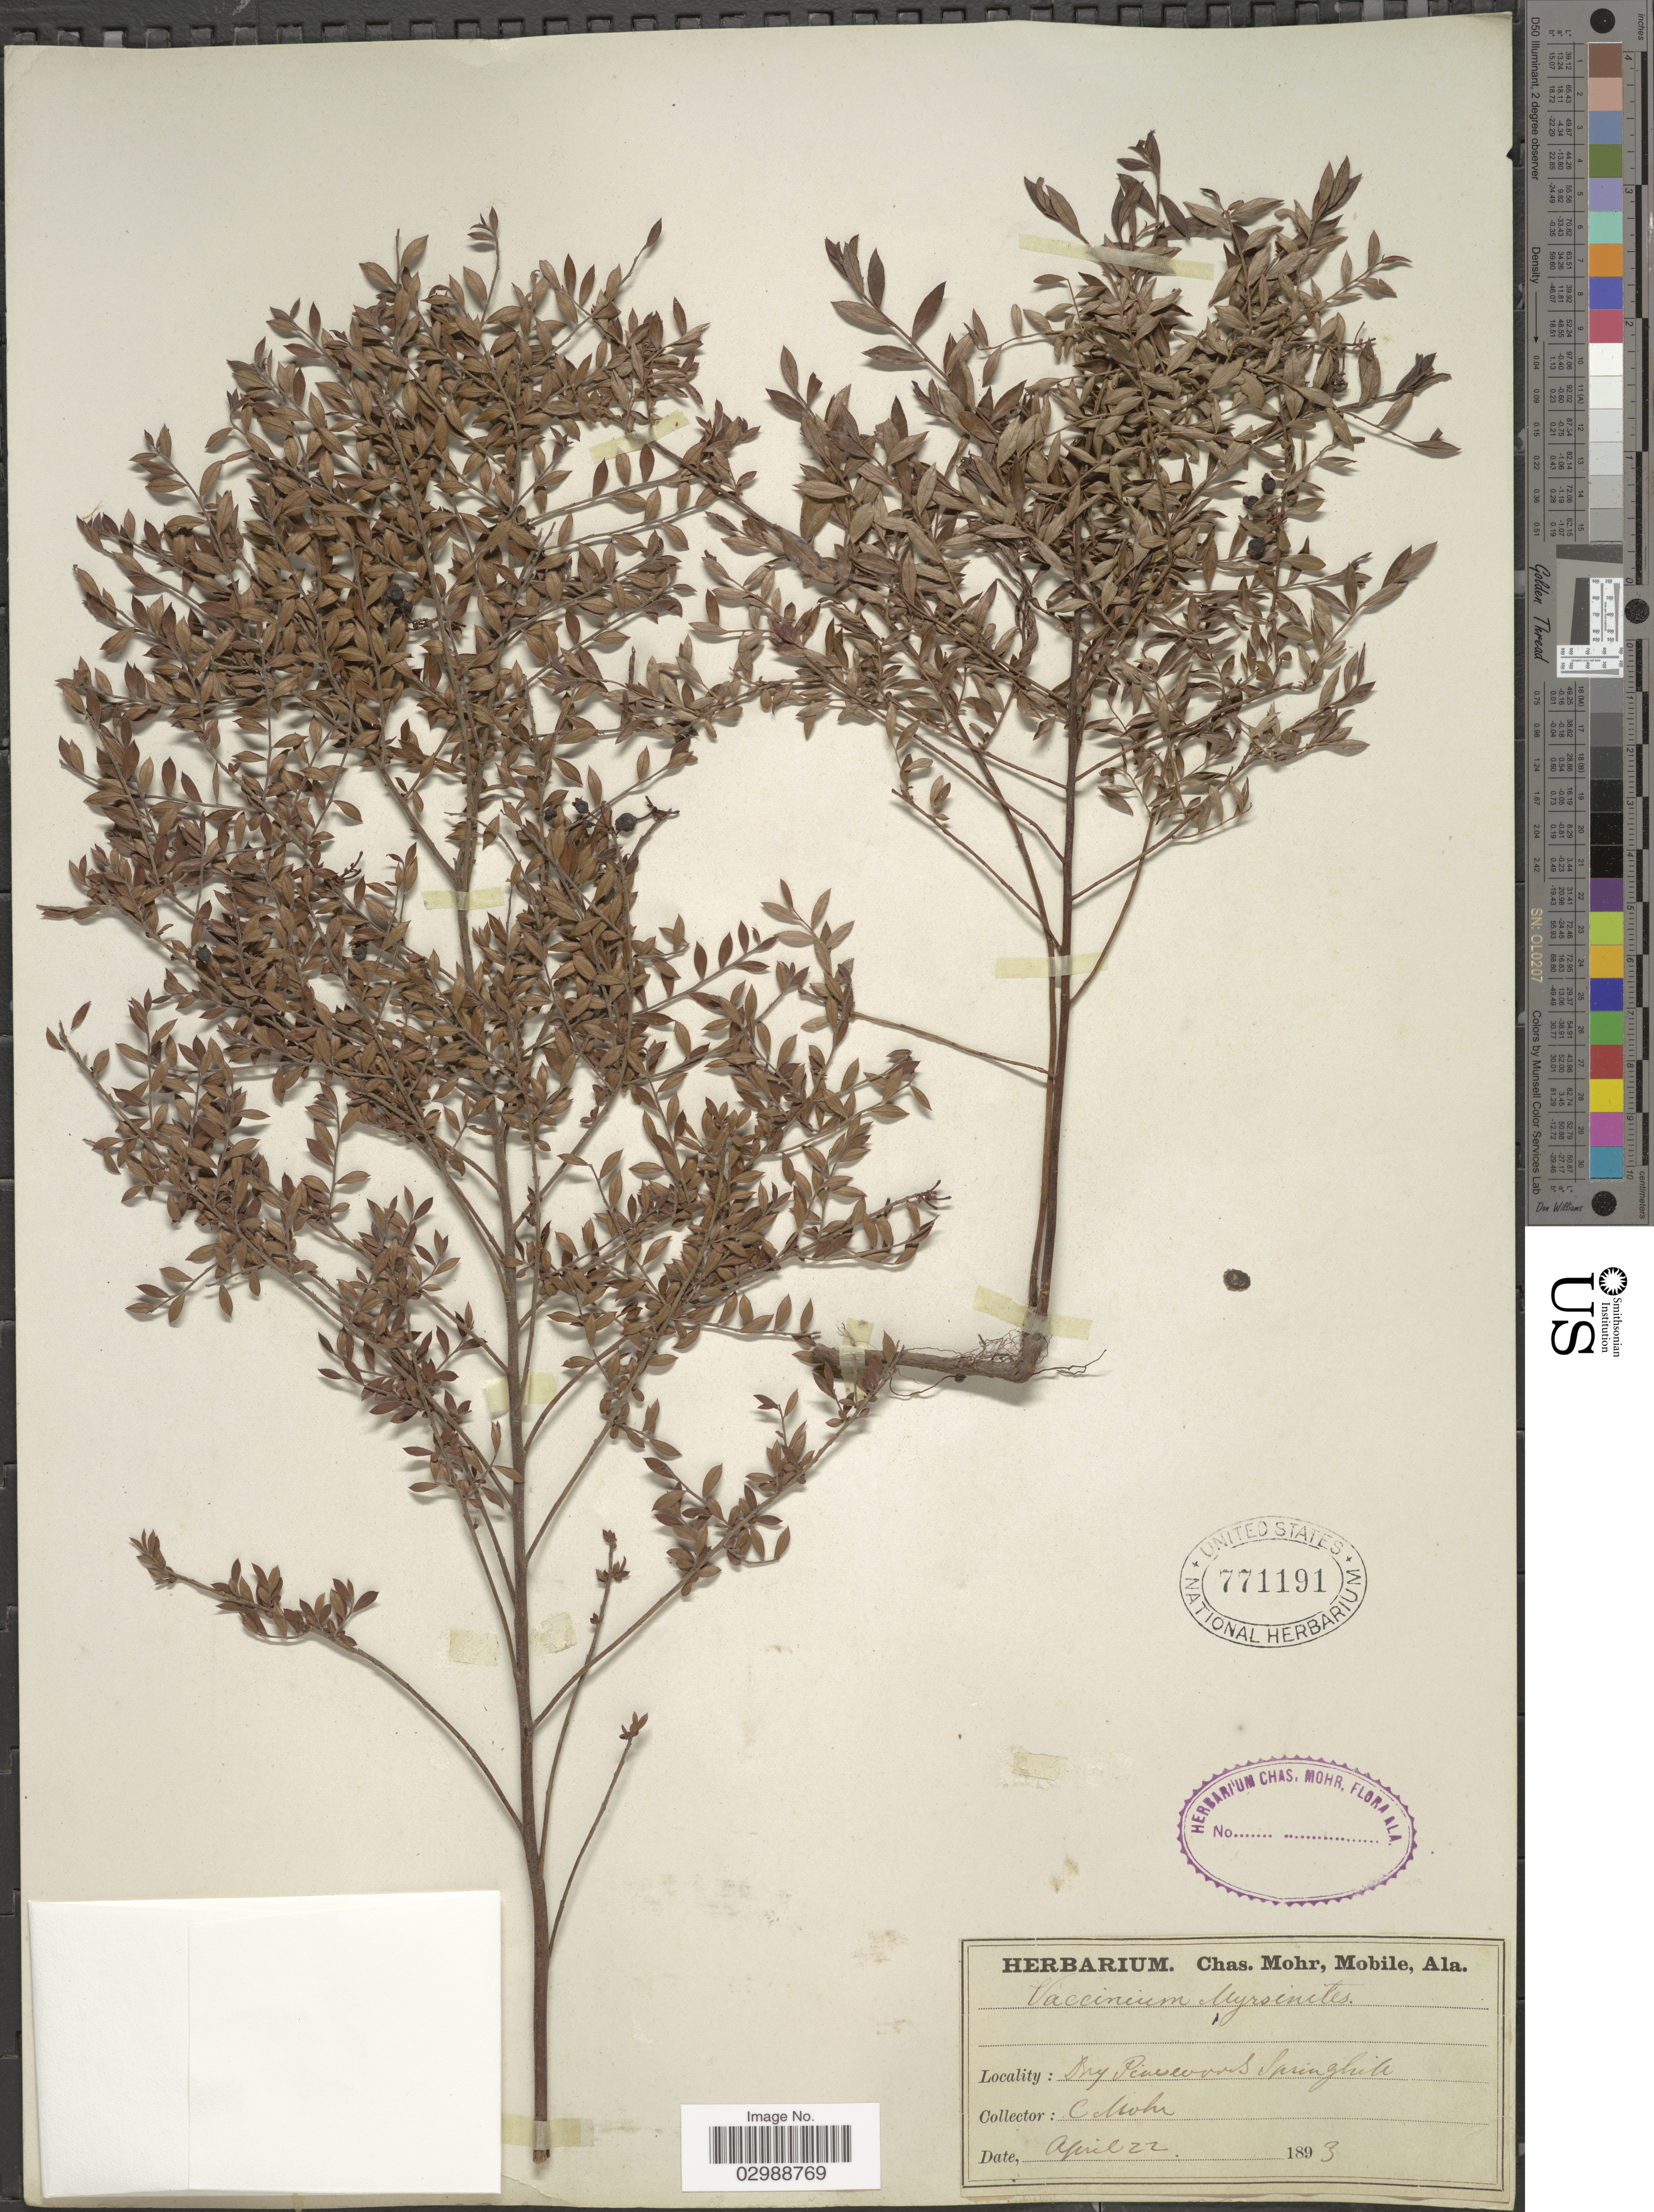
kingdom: Plantae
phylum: Tracheophyta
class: Magnoliopsida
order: Ericales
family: Ericaceae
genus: Vaccinium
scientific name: Vaccinium myrsinites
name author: Lam.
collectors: C. T. Mohr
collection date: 1893-04-22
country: United States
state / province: Alabama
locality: Springhill.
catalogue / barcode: US 771191